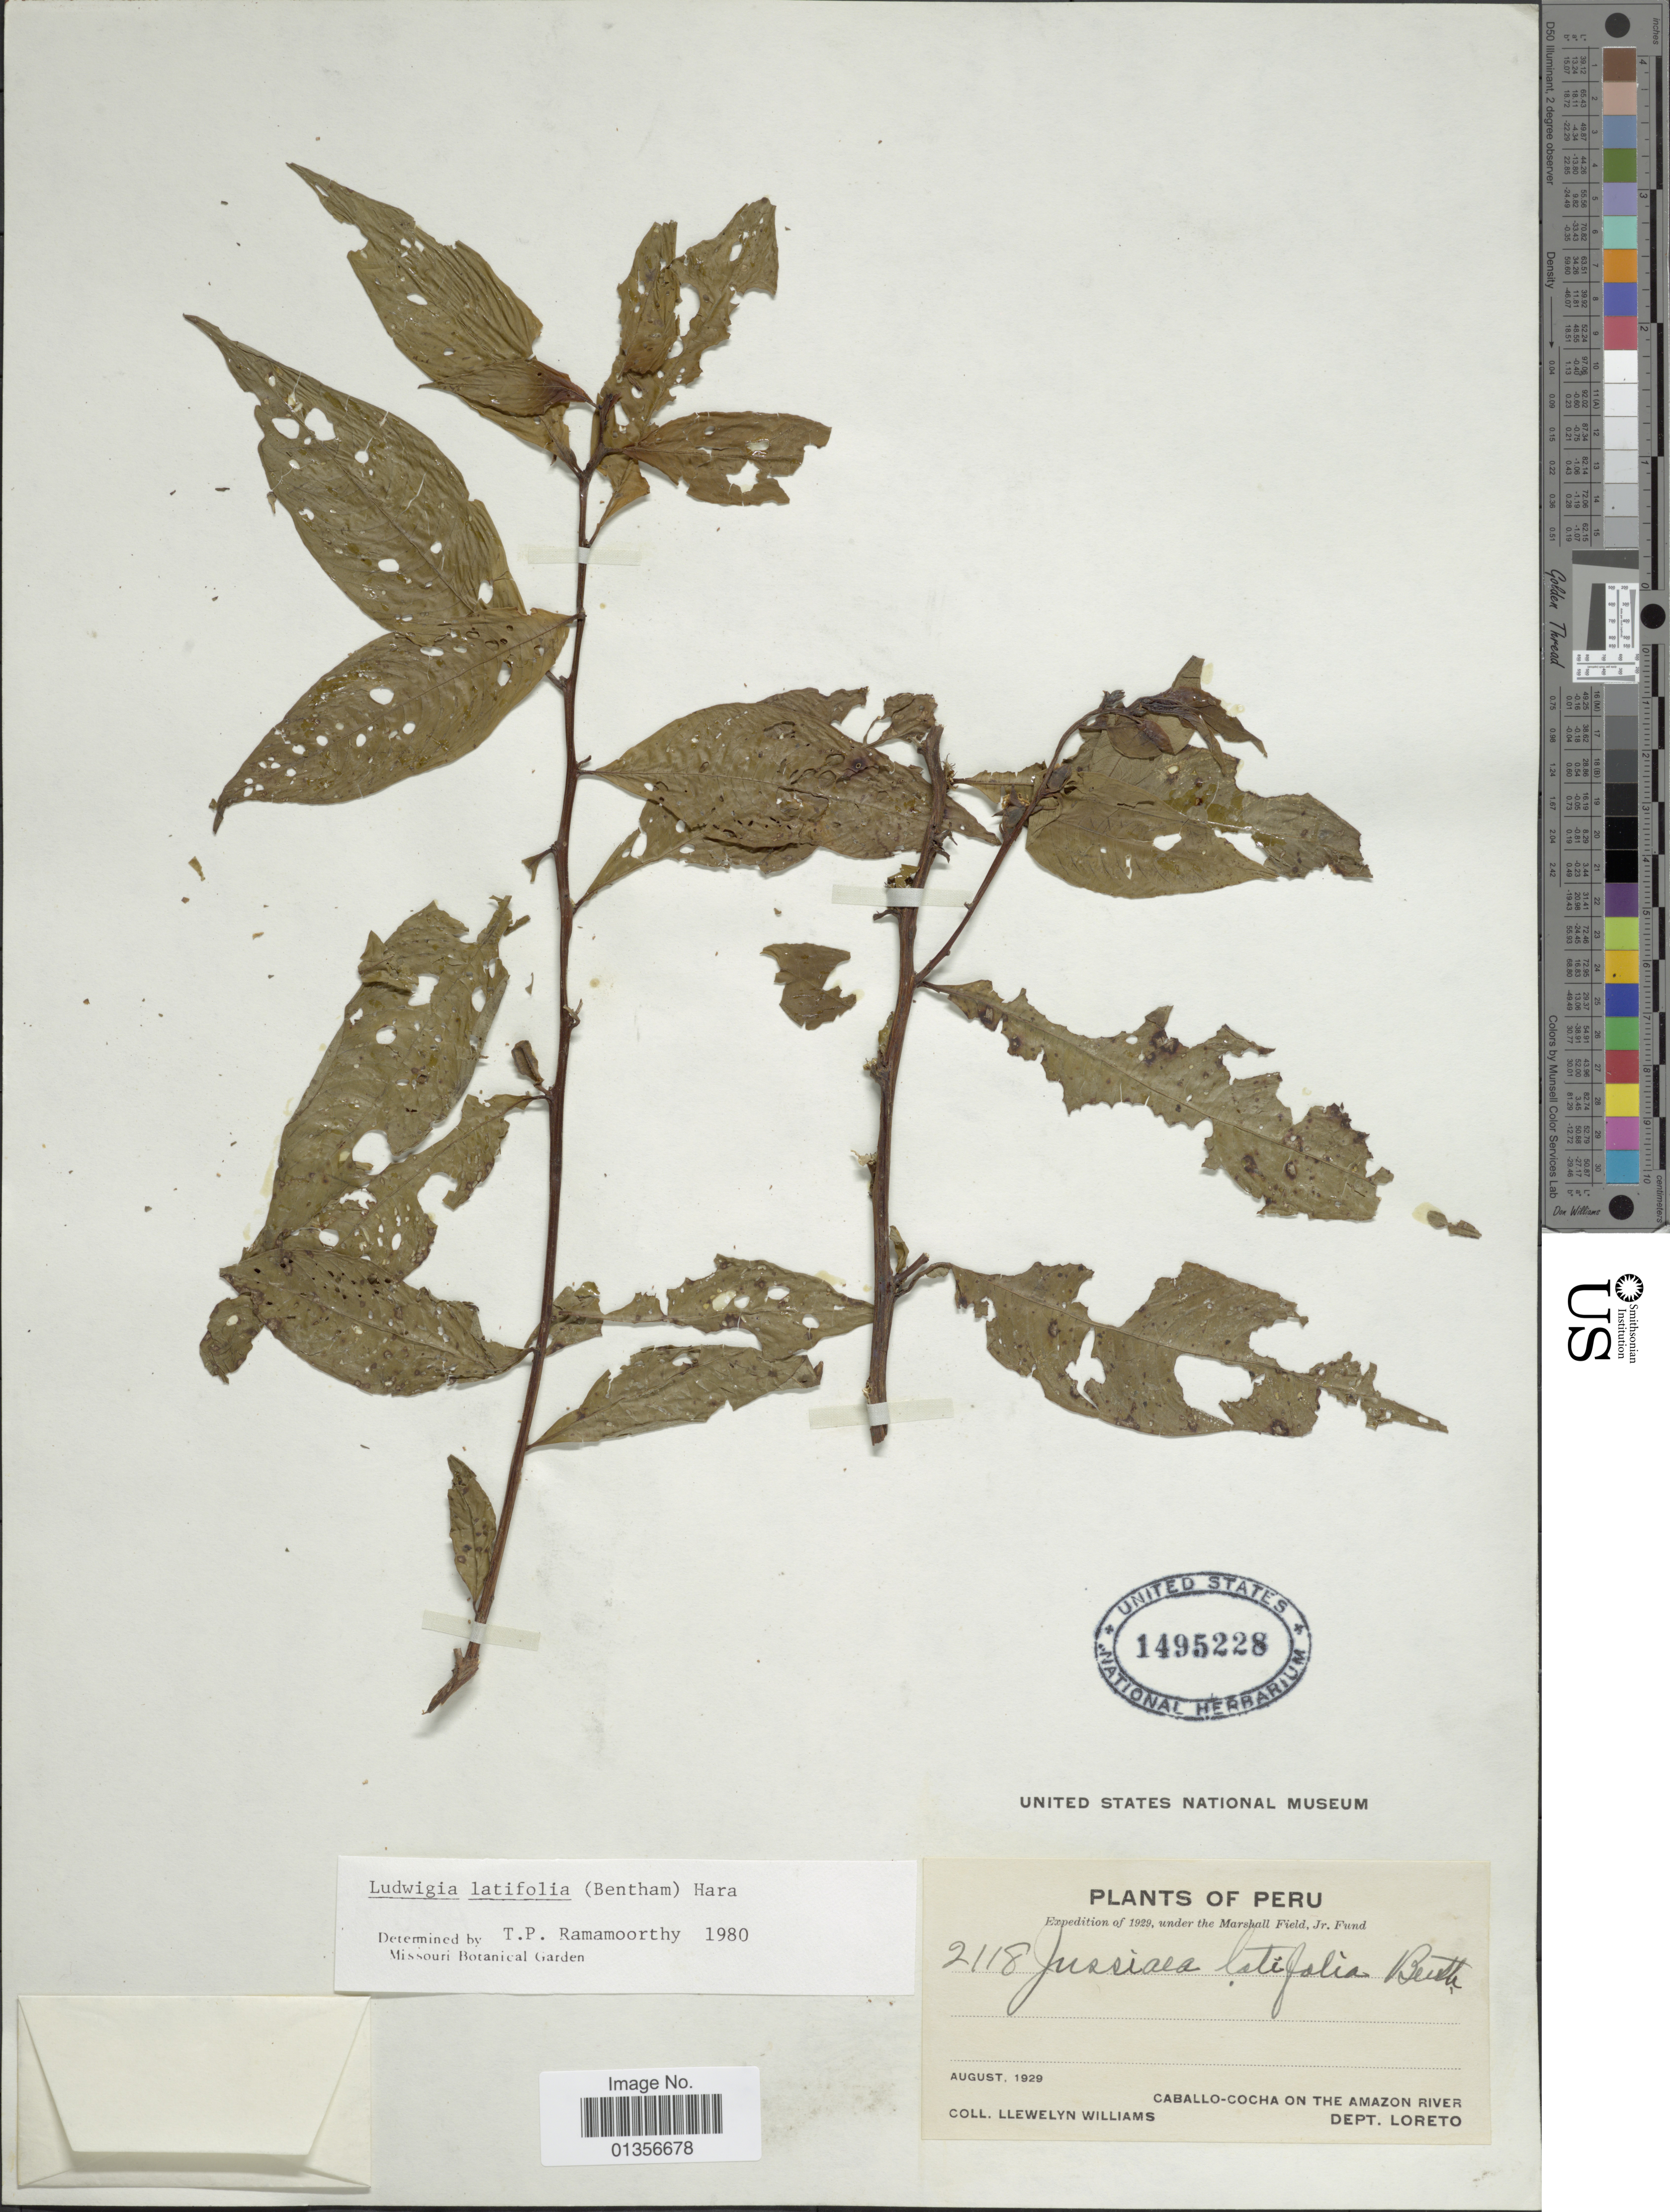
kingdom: Plantae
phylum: Tracheophyta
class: Magnoliopsida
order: Myrtales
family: Onagraceae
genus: Ludwigia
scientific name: Ludwigia latifolia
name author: (Benth.) H. Hara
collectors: Ll. Williams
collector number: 2118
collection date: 1929-08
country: Peru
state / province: Loreto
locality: Caballo-Cocha on the Amazon River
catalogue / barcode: US 1495228